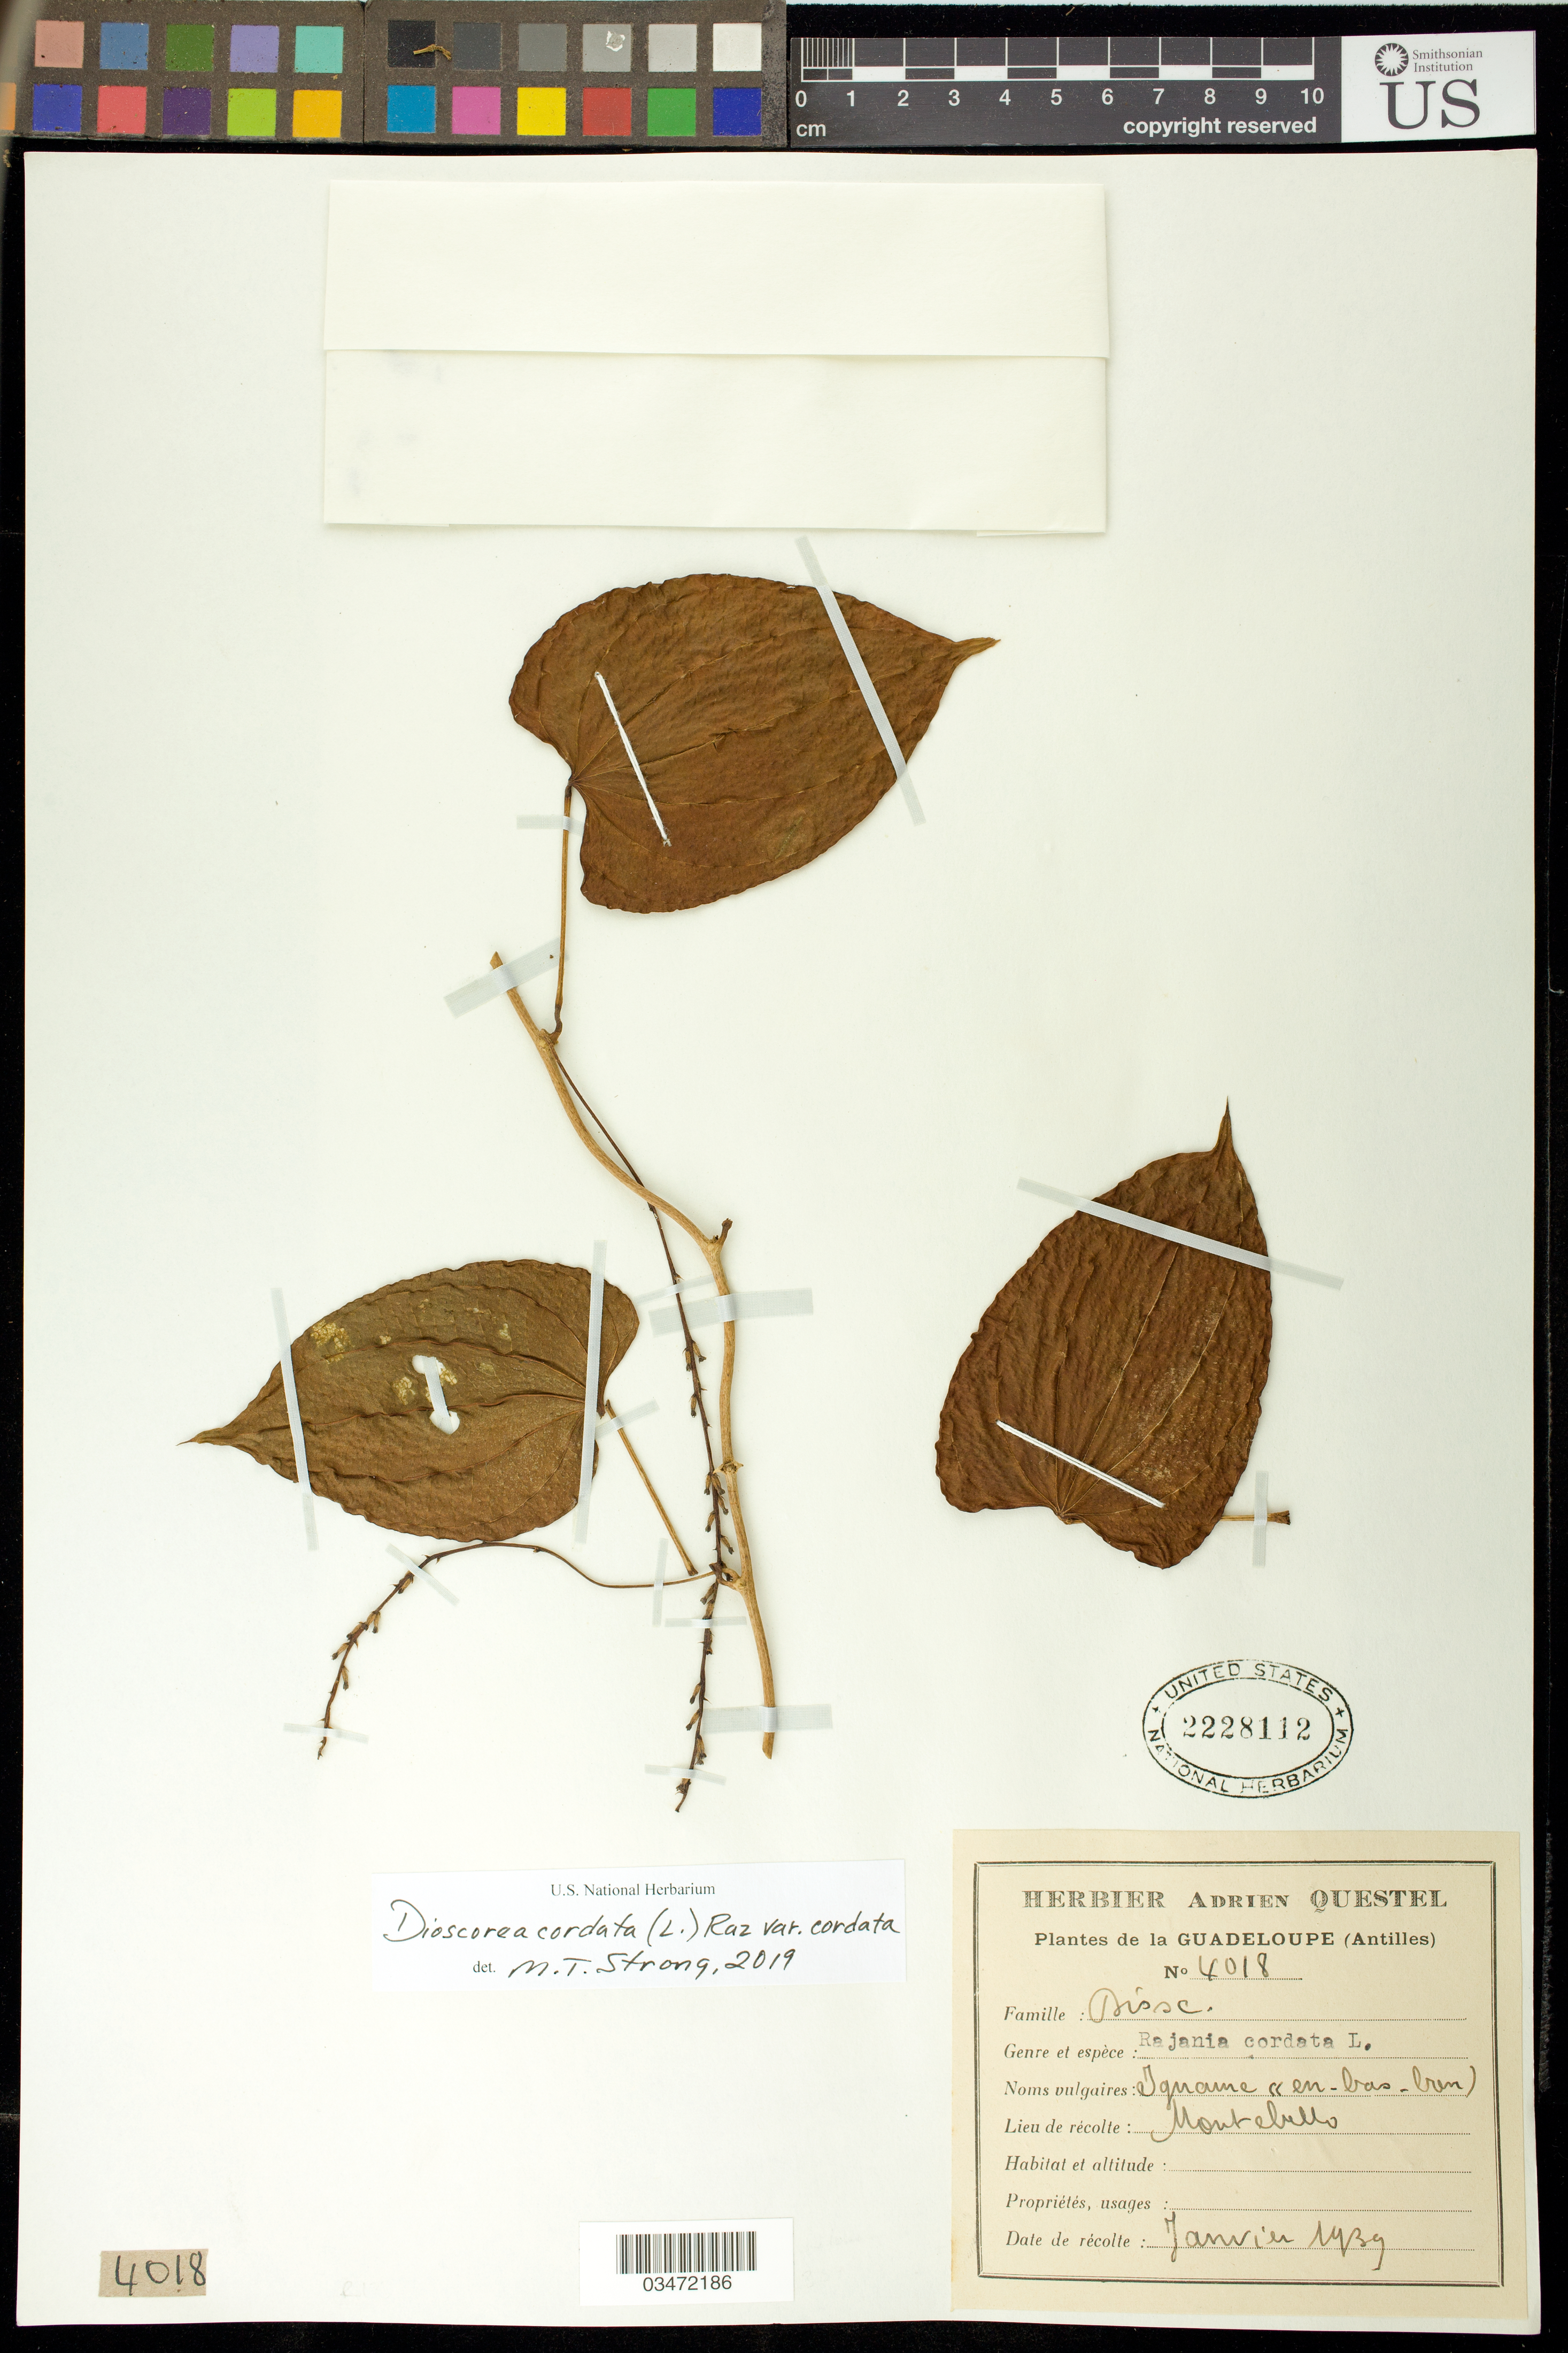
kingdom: Plantae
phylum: Tracheophyta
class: Liliopsida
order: Dioscoreales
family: Dioscoreaceae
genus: Dioscorea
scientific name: Dioscorea cordata var. cordata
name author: (L.) Raz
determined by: Strong, M. T., (US), Smithsonian Institution - National Museum of Natural History (UNITED STATES)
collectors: A. Questel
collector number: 4018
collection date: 1939-01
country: Guadeloupe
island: Guadeloupe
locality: Montebello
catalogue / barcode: US 2228112